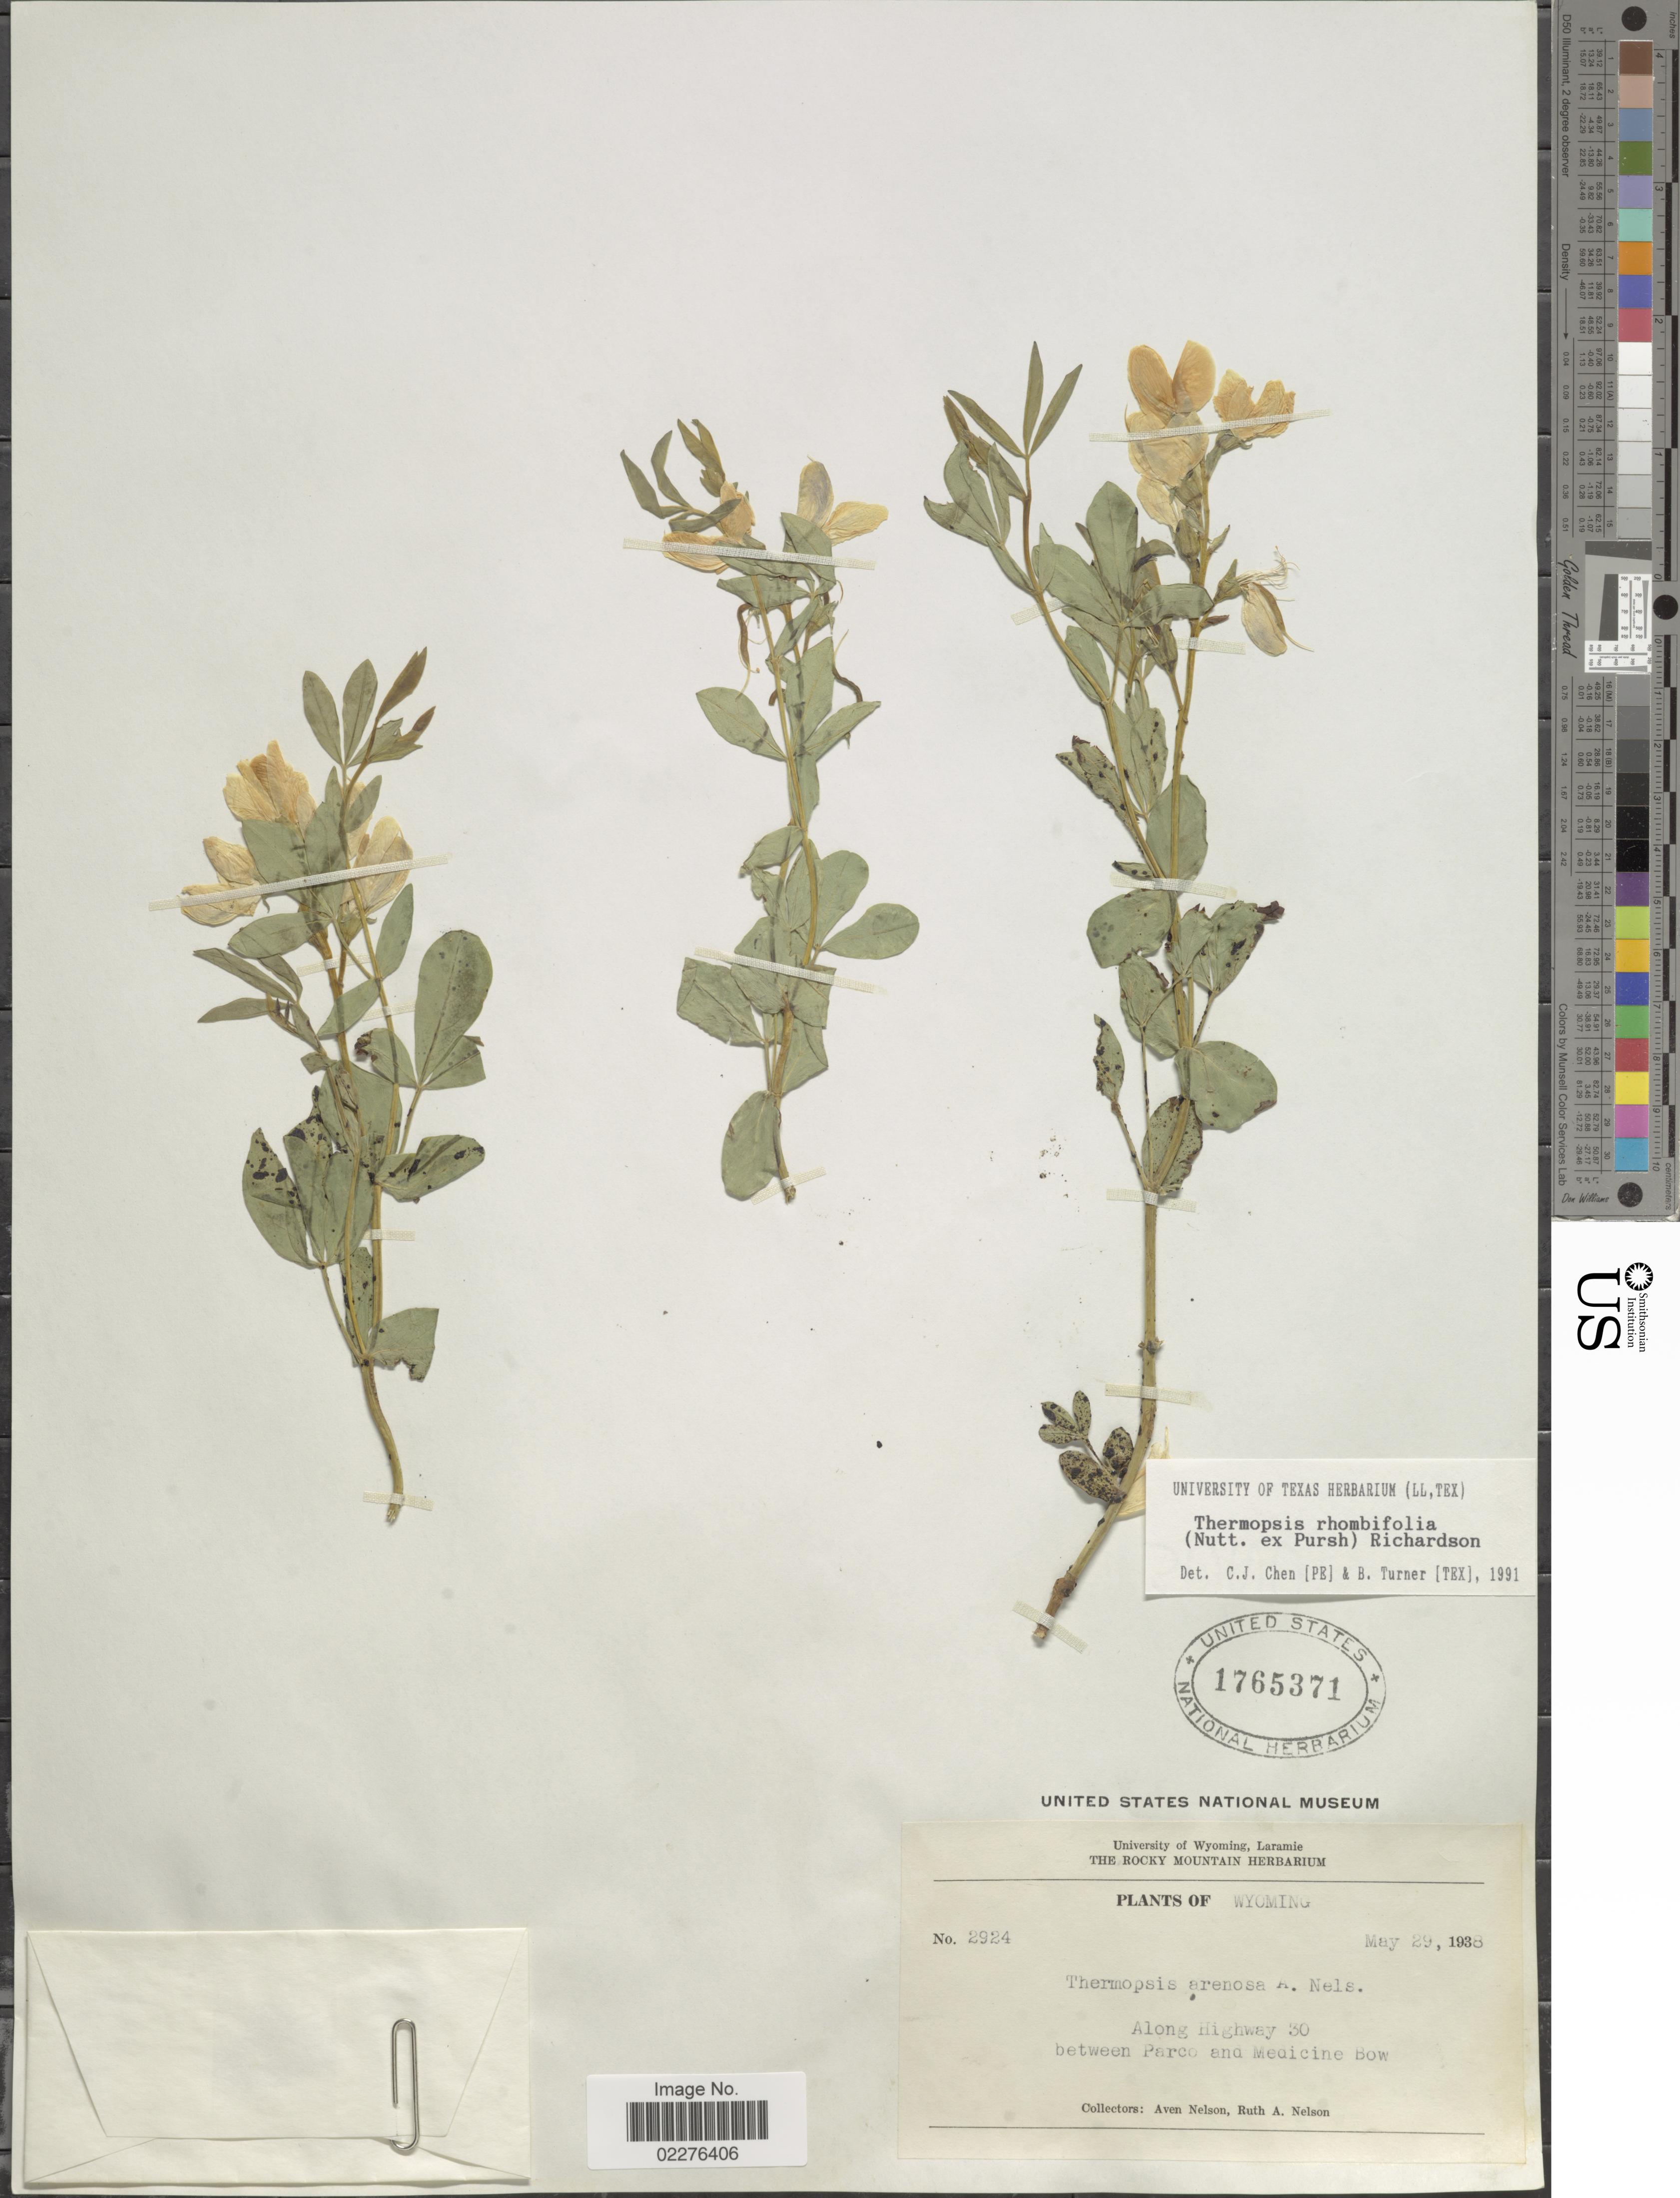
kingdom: Plantae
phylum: Tracheophyta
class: Magnoliopsida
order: Fabales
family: Fabaceae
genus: Thermopsis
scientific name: Thermopsis rhombifolia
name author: Richardson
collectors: A. Nelson & R. A. Nelson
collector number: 2924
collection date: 1938-05-29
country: United States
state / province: Wyoming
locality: Along Highway 30 between Parco and Medicine Bow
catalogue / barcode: US 1765371